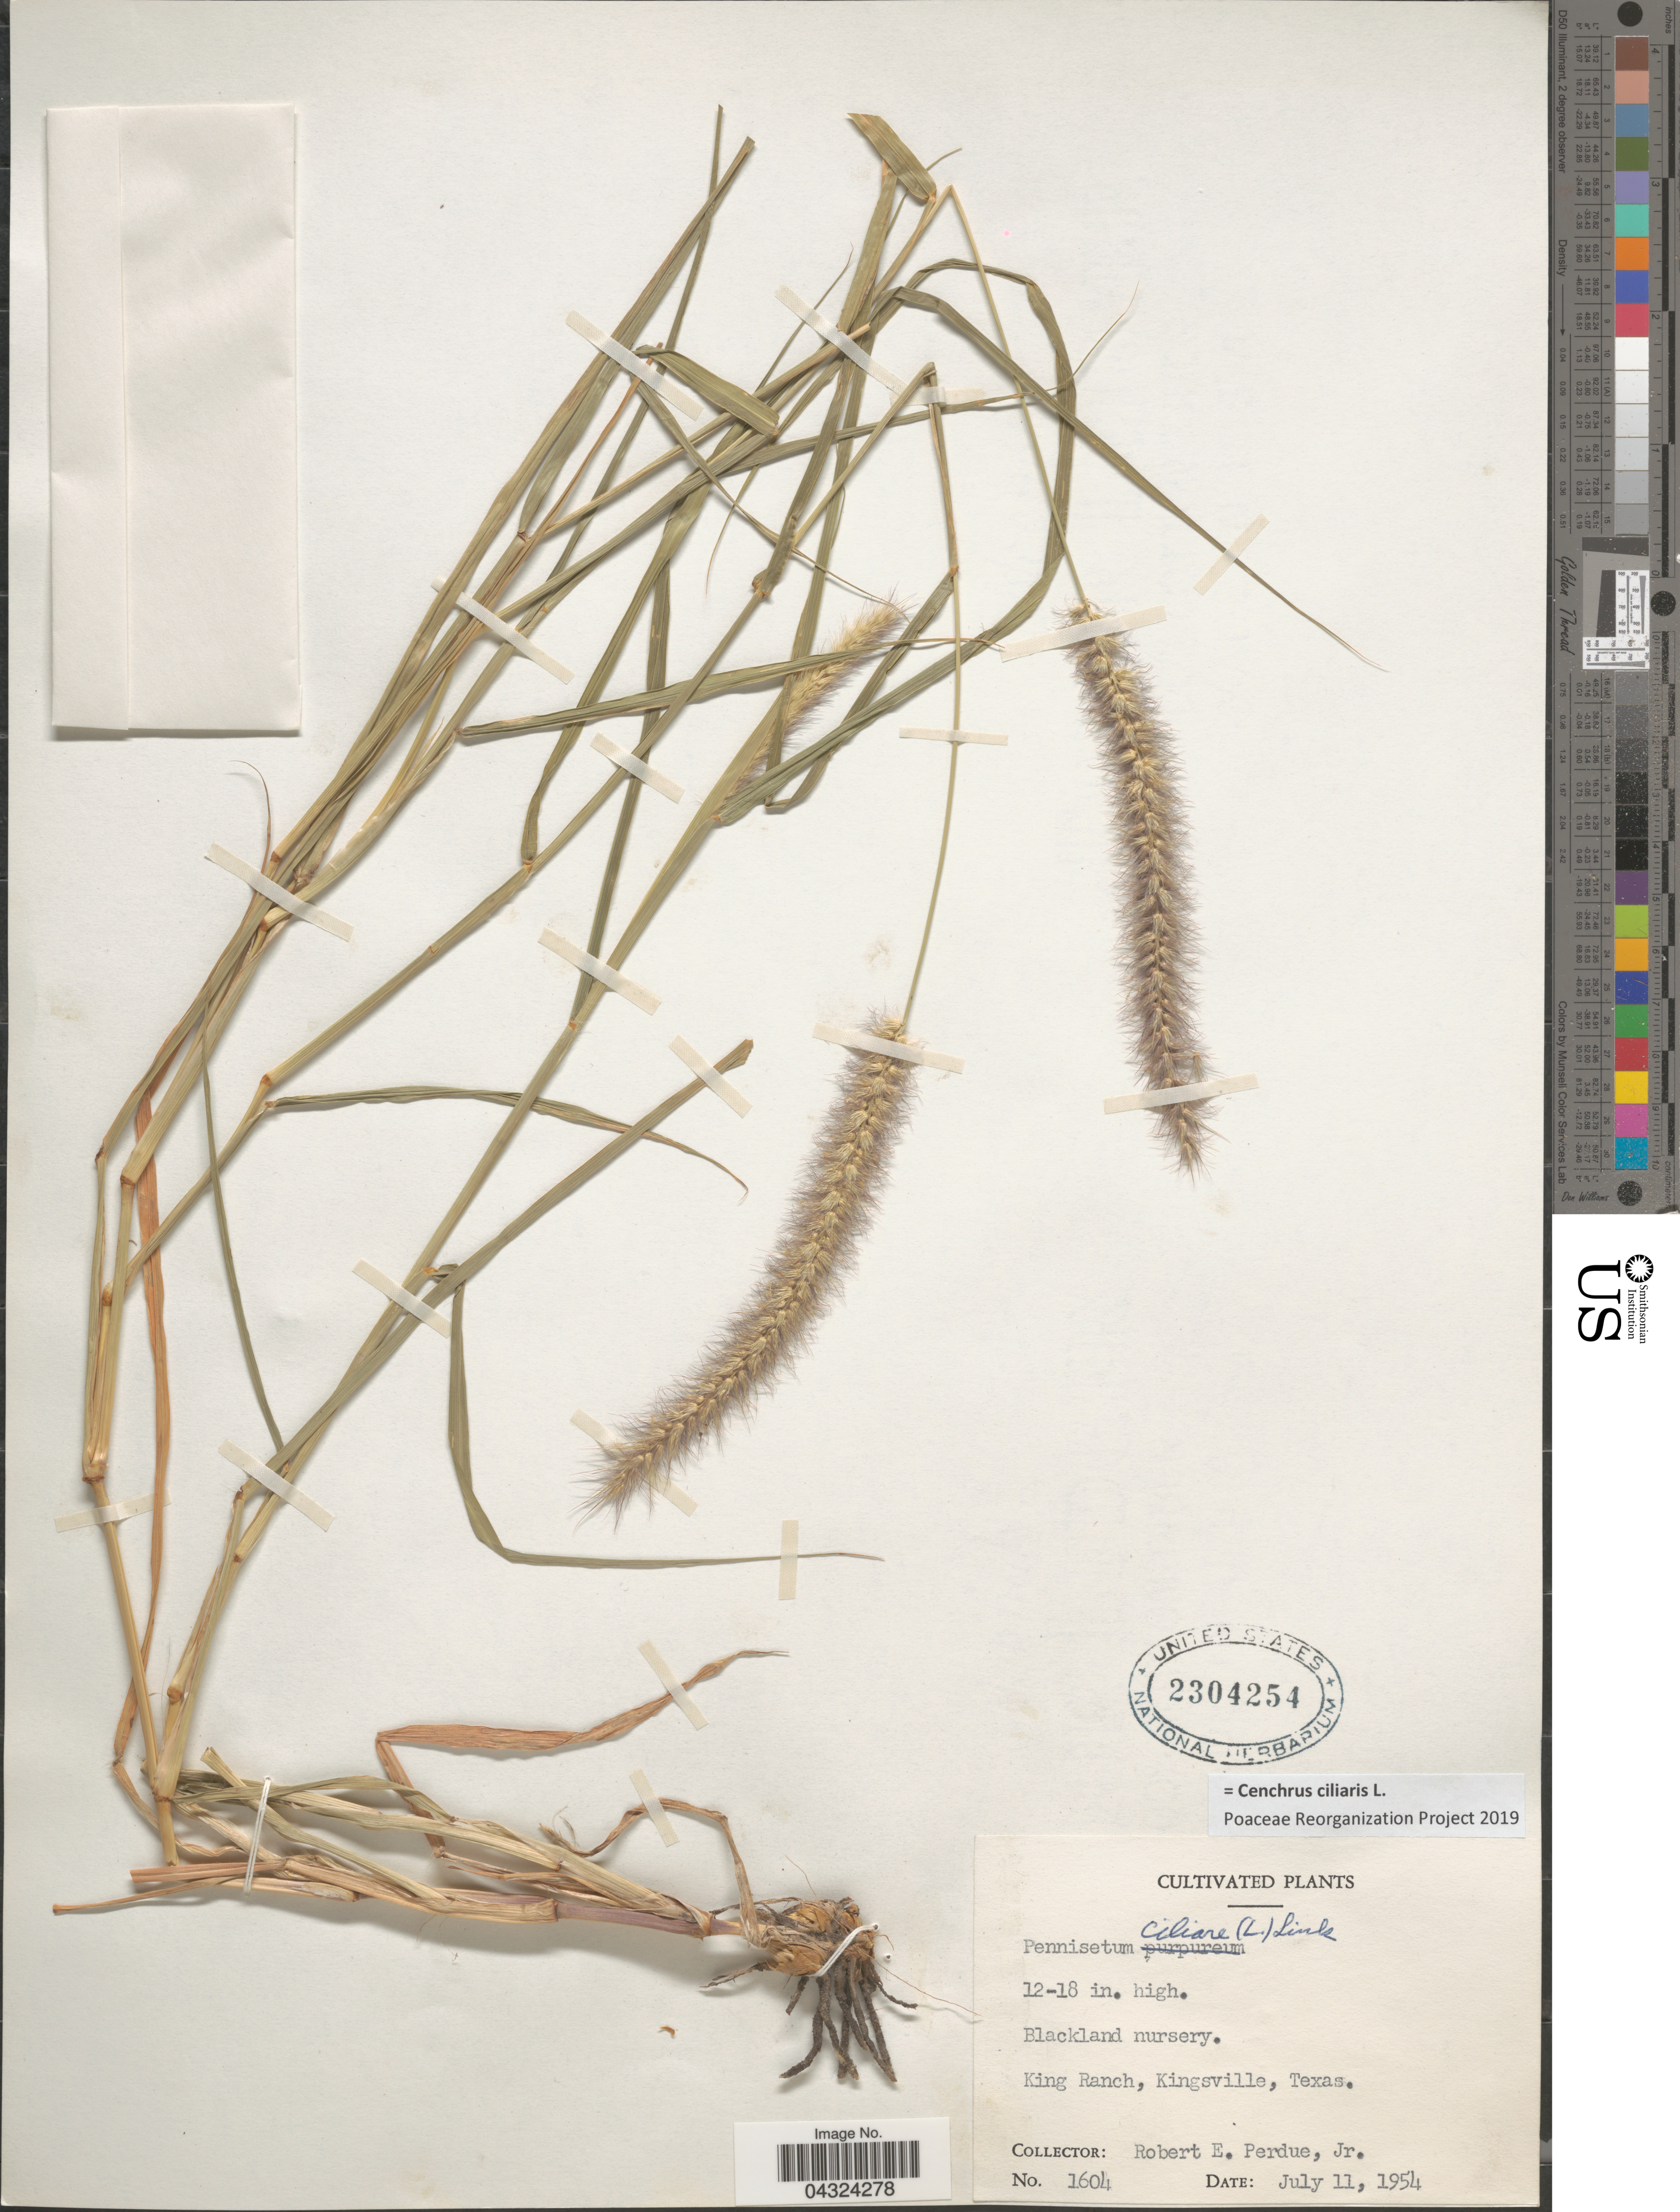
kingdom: Plantae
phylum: Tracheophyta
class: Liliopsida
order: Poales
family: Poaceae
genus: Cenchrus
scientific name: Cenchrus ciliaris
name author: L.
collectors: R. E. Perdue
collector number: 1604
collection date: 1954-07-11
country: United States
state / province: Texas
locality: Blackland nursery. King Ranch, Kingsville.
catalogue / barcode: US 2304254